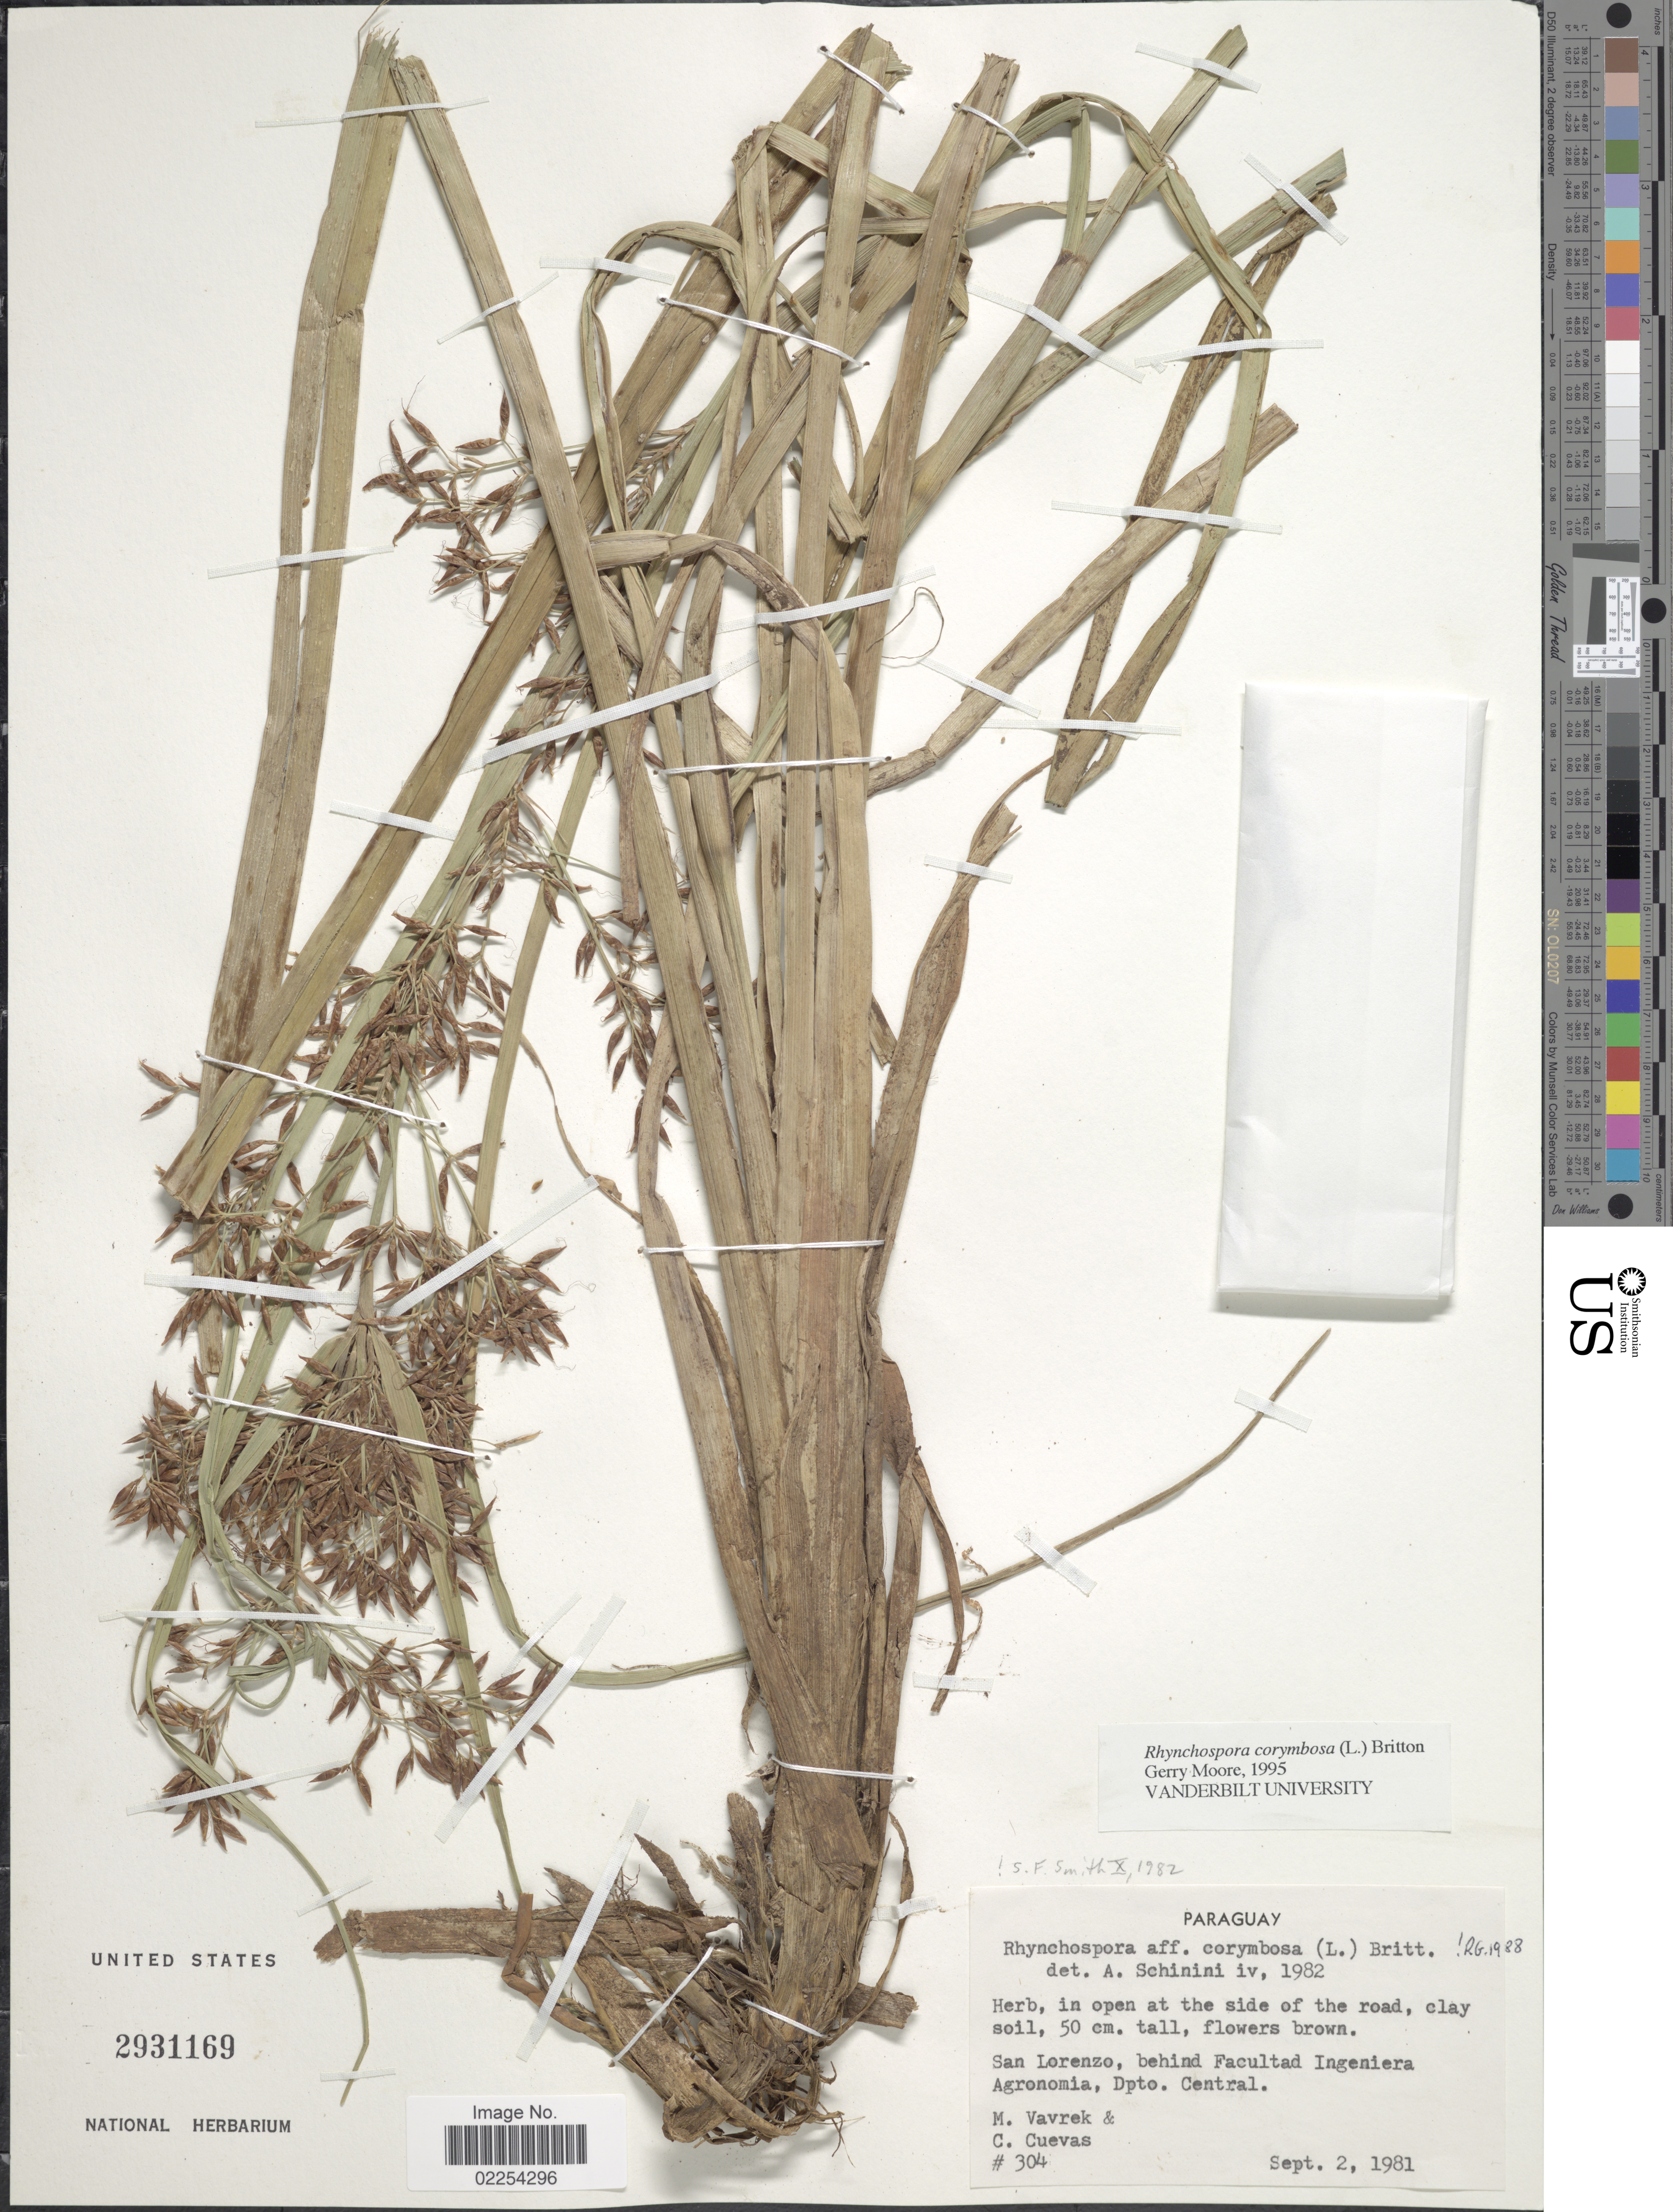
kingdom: Plantae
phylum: Tracheophyta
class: Liliopsida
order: Poales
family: Cyperaceae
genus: Rhynchospora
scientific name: Rhynchospora corymbosa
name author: (L.) Britton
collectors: M. Vavrek & C. Cuevas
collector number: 304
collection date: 1981-09-02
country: Paraguay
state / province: Central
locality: San Lorenzo, behind Facultad Ingeniera Agronomia, Dpto. Central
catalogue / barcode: US 2931169